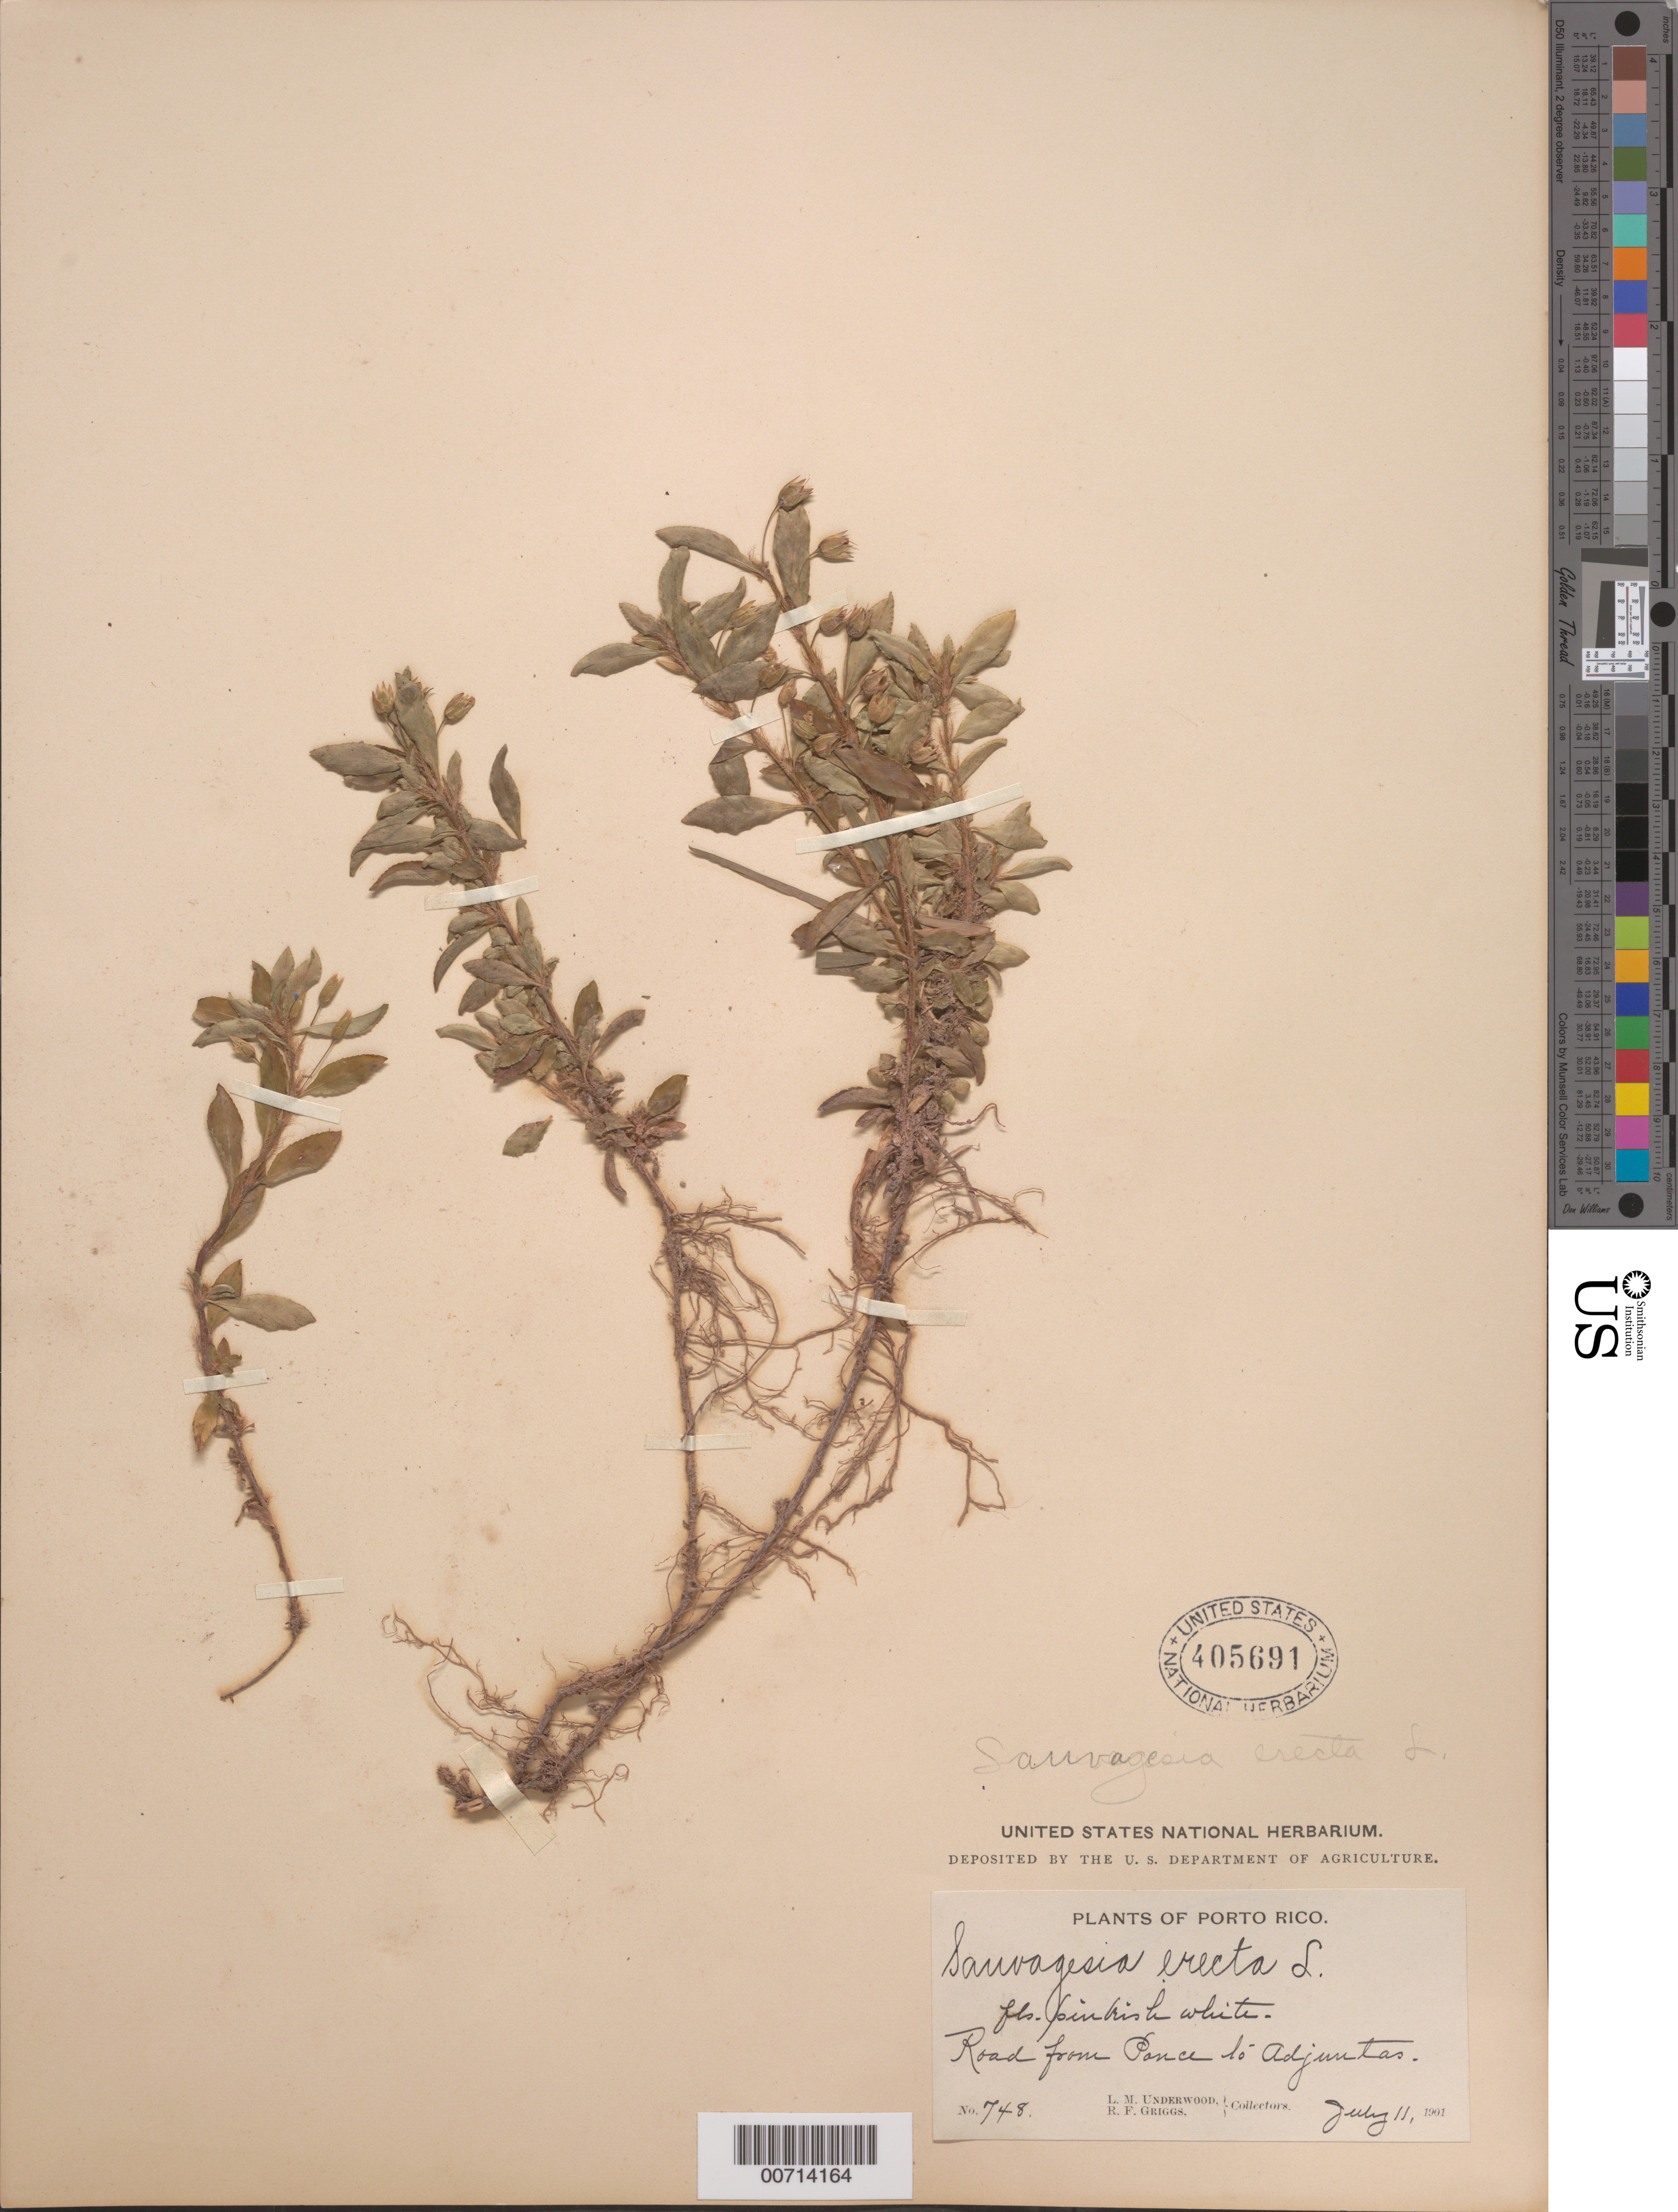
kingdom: Plantae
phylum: Tracheophyta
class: Magnoliopsida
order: Malpighiales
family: Ochnaceae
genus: Sauvagesia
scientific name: Sauvagesia erecta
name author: L.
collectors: L. M. Underwood & R. F. Griggs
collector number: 748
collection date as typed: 11 Jul 1901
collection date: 1901-07-11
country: Puerto Rico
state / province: Ponce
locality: Ponce to Adjuntas, road from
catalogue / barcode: US 405691